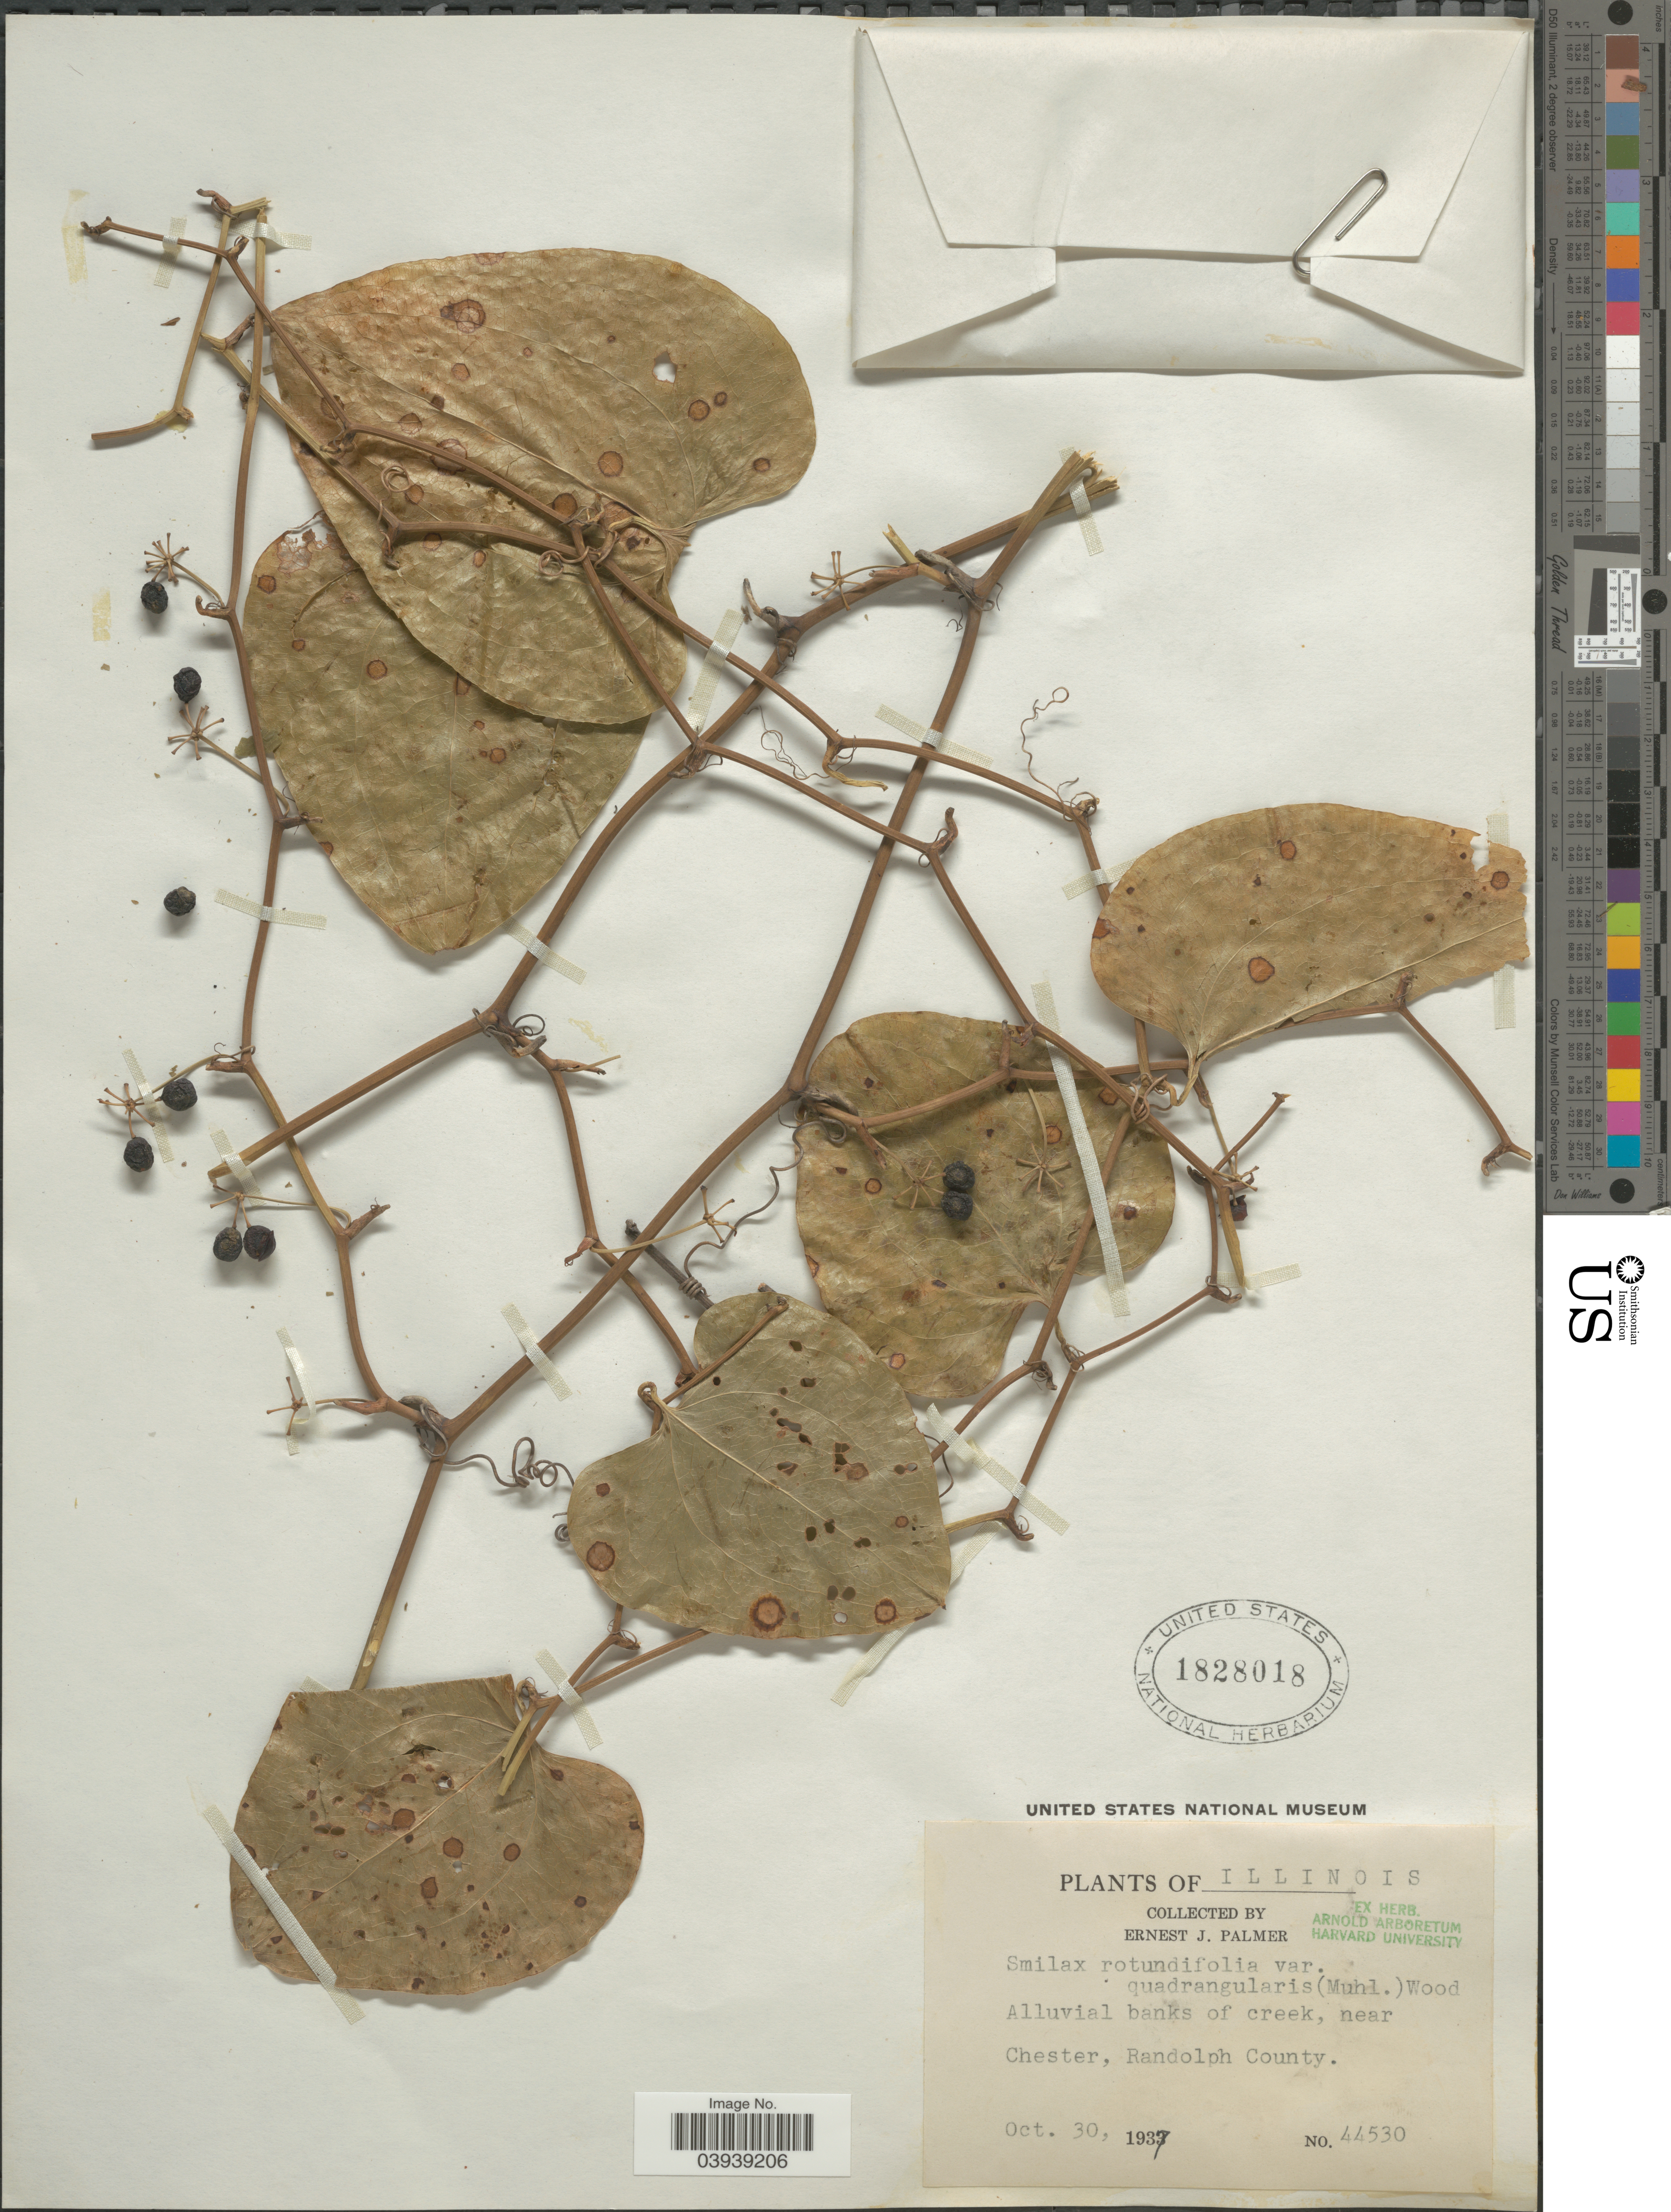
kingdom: Plantae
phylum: Tracheophyta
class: Liliopsida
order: Liliales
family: Smilacaceae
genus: Smilax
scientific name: Smilax rotundifolia var. quadrangularis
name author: (Muhl. ex Willd.) Alph. Wood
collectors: E. J. Palmer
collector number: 44530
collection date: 1937-10-30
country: United States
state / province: Illinois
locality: Alluvial banks of creek, near Chester, Randolph County.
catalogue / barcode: US 1828018